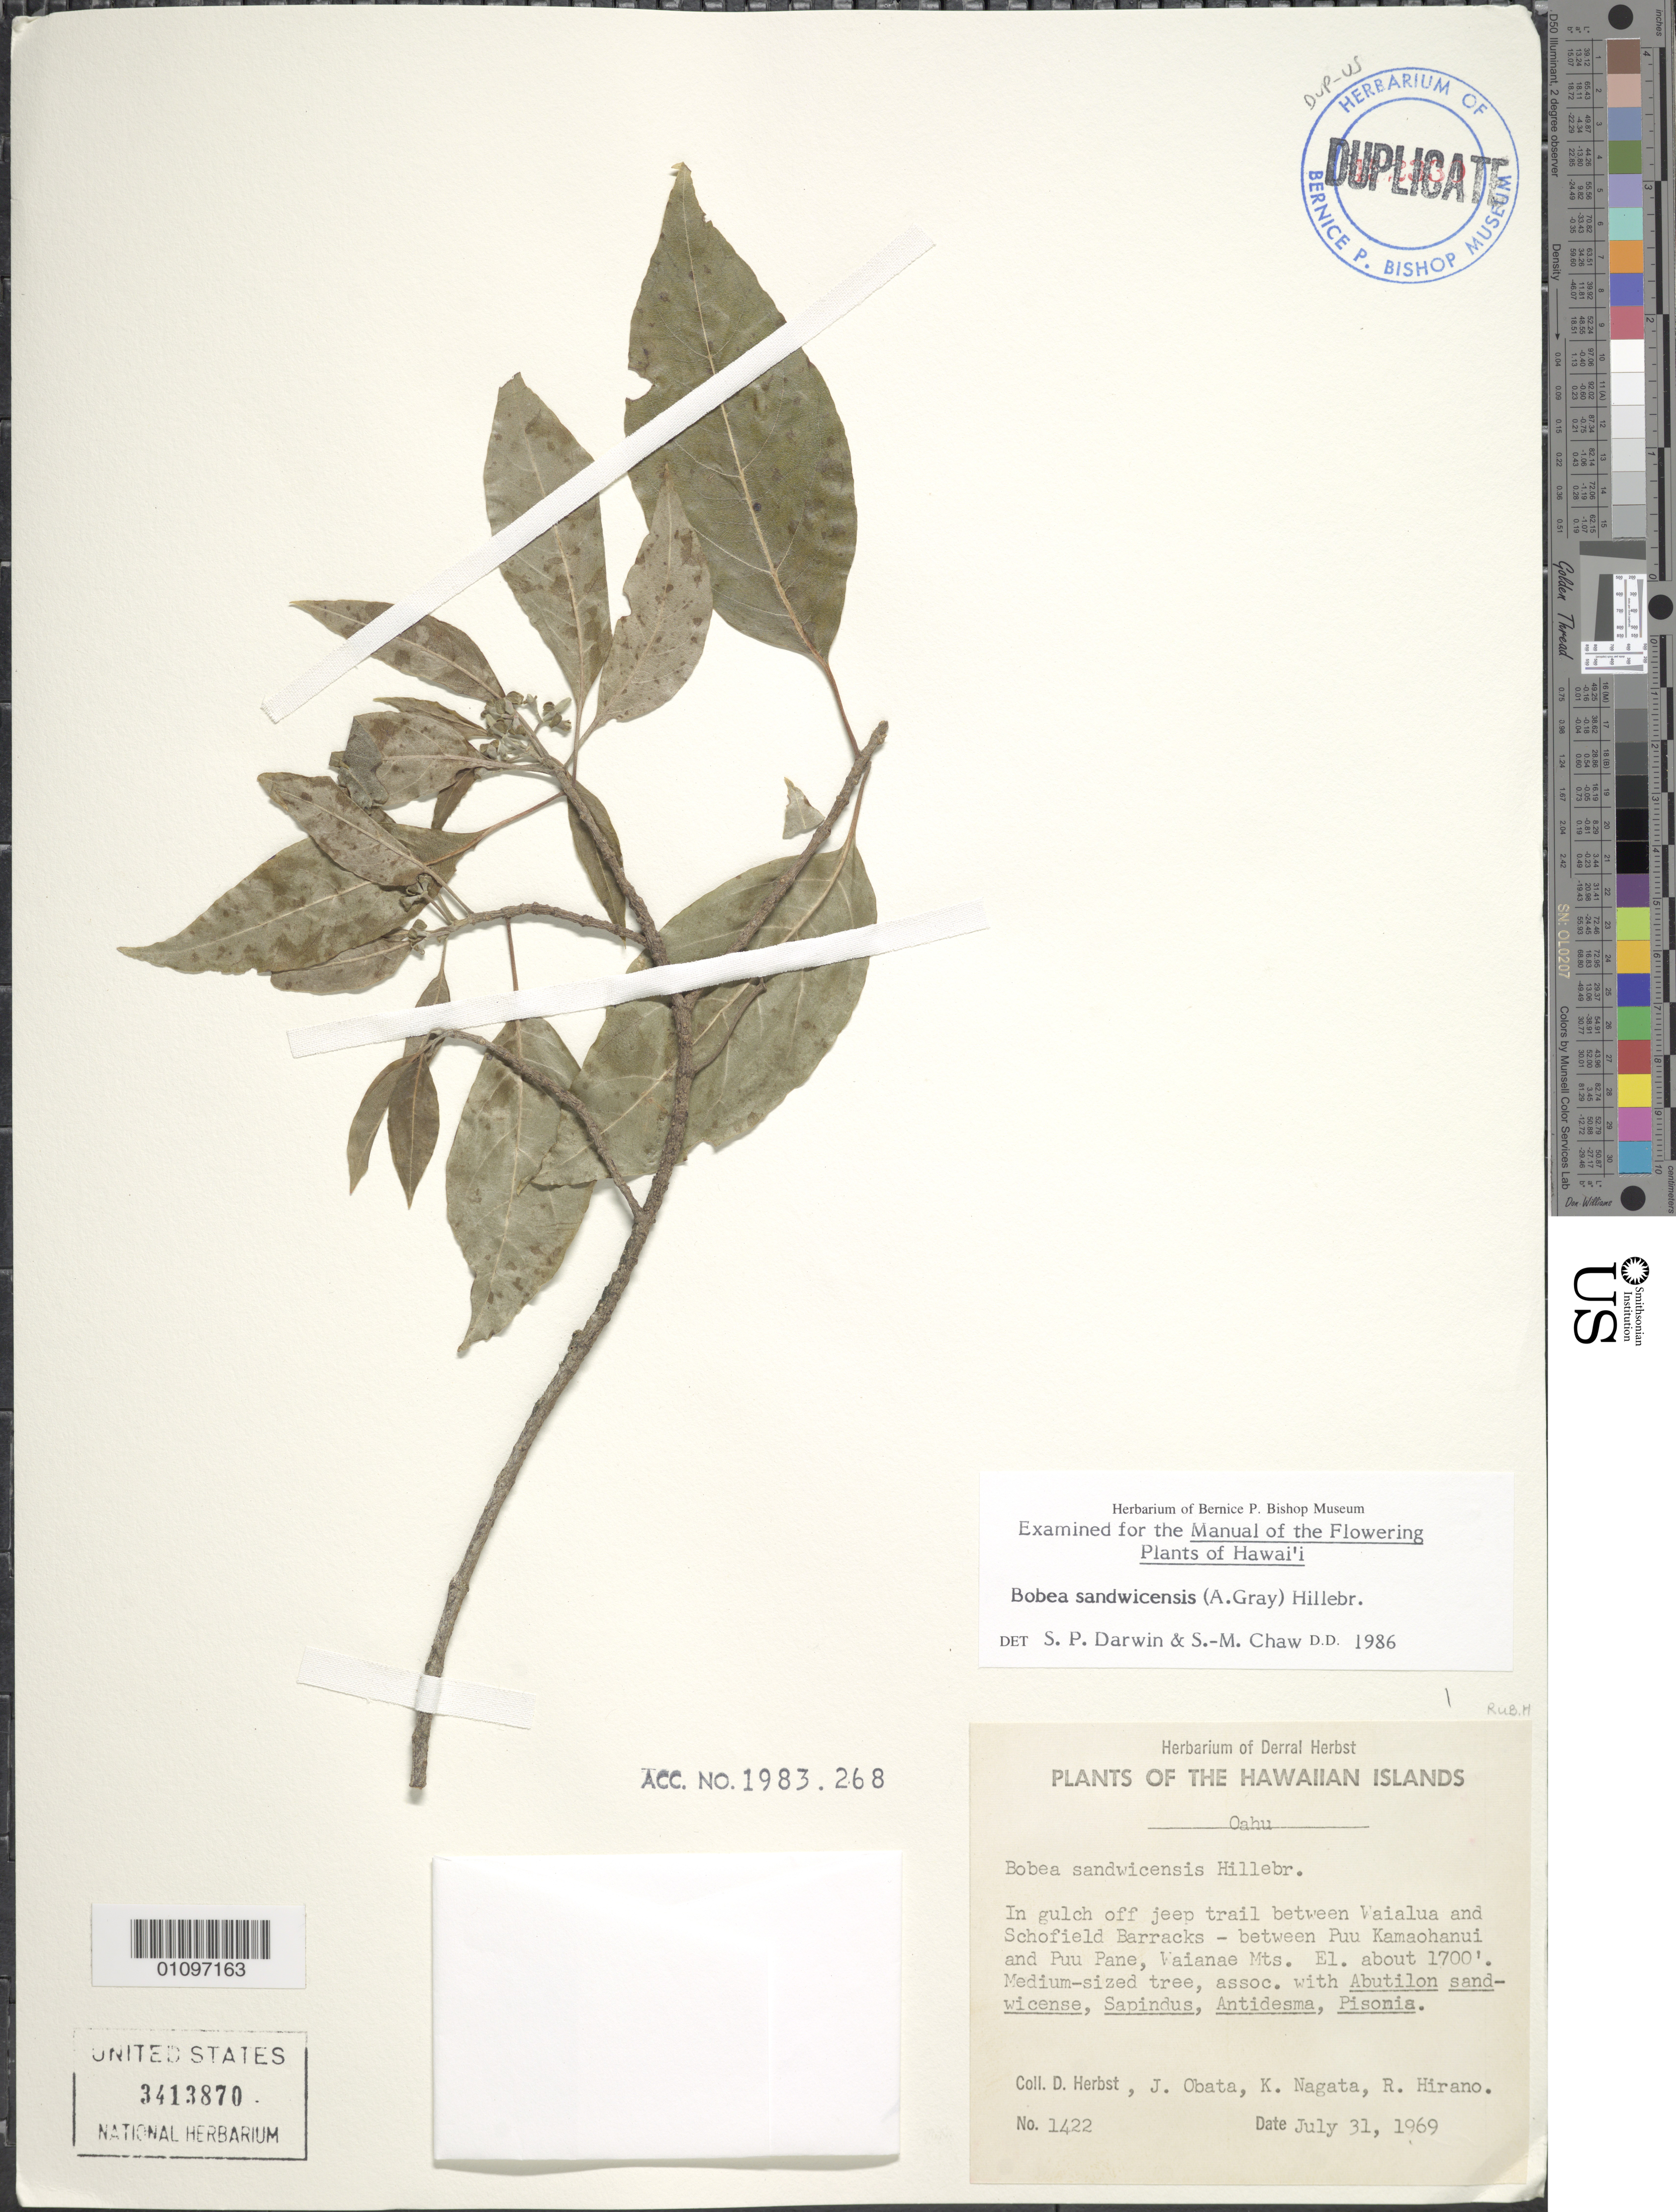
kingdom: Plantae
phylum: Tracheophyta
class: Magnoliopsida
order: Gentianales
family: Rubiaceae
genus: Bobea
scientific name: Bobea sandwicensis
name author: (A. Gray) Hillebr.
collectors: D. R. Herbst, J. Obata, K. Nagata & R. Hirano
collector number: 1422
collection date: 1969-07-31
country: United States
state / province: Hawaii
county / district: Honolulu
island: Oahu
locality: Waianae Mts., in gulch off jeep trail between Waialua and Schofield Barracks, between Puu Kamaohanui and Puu Pane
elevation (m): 518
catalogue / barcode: US 3413870